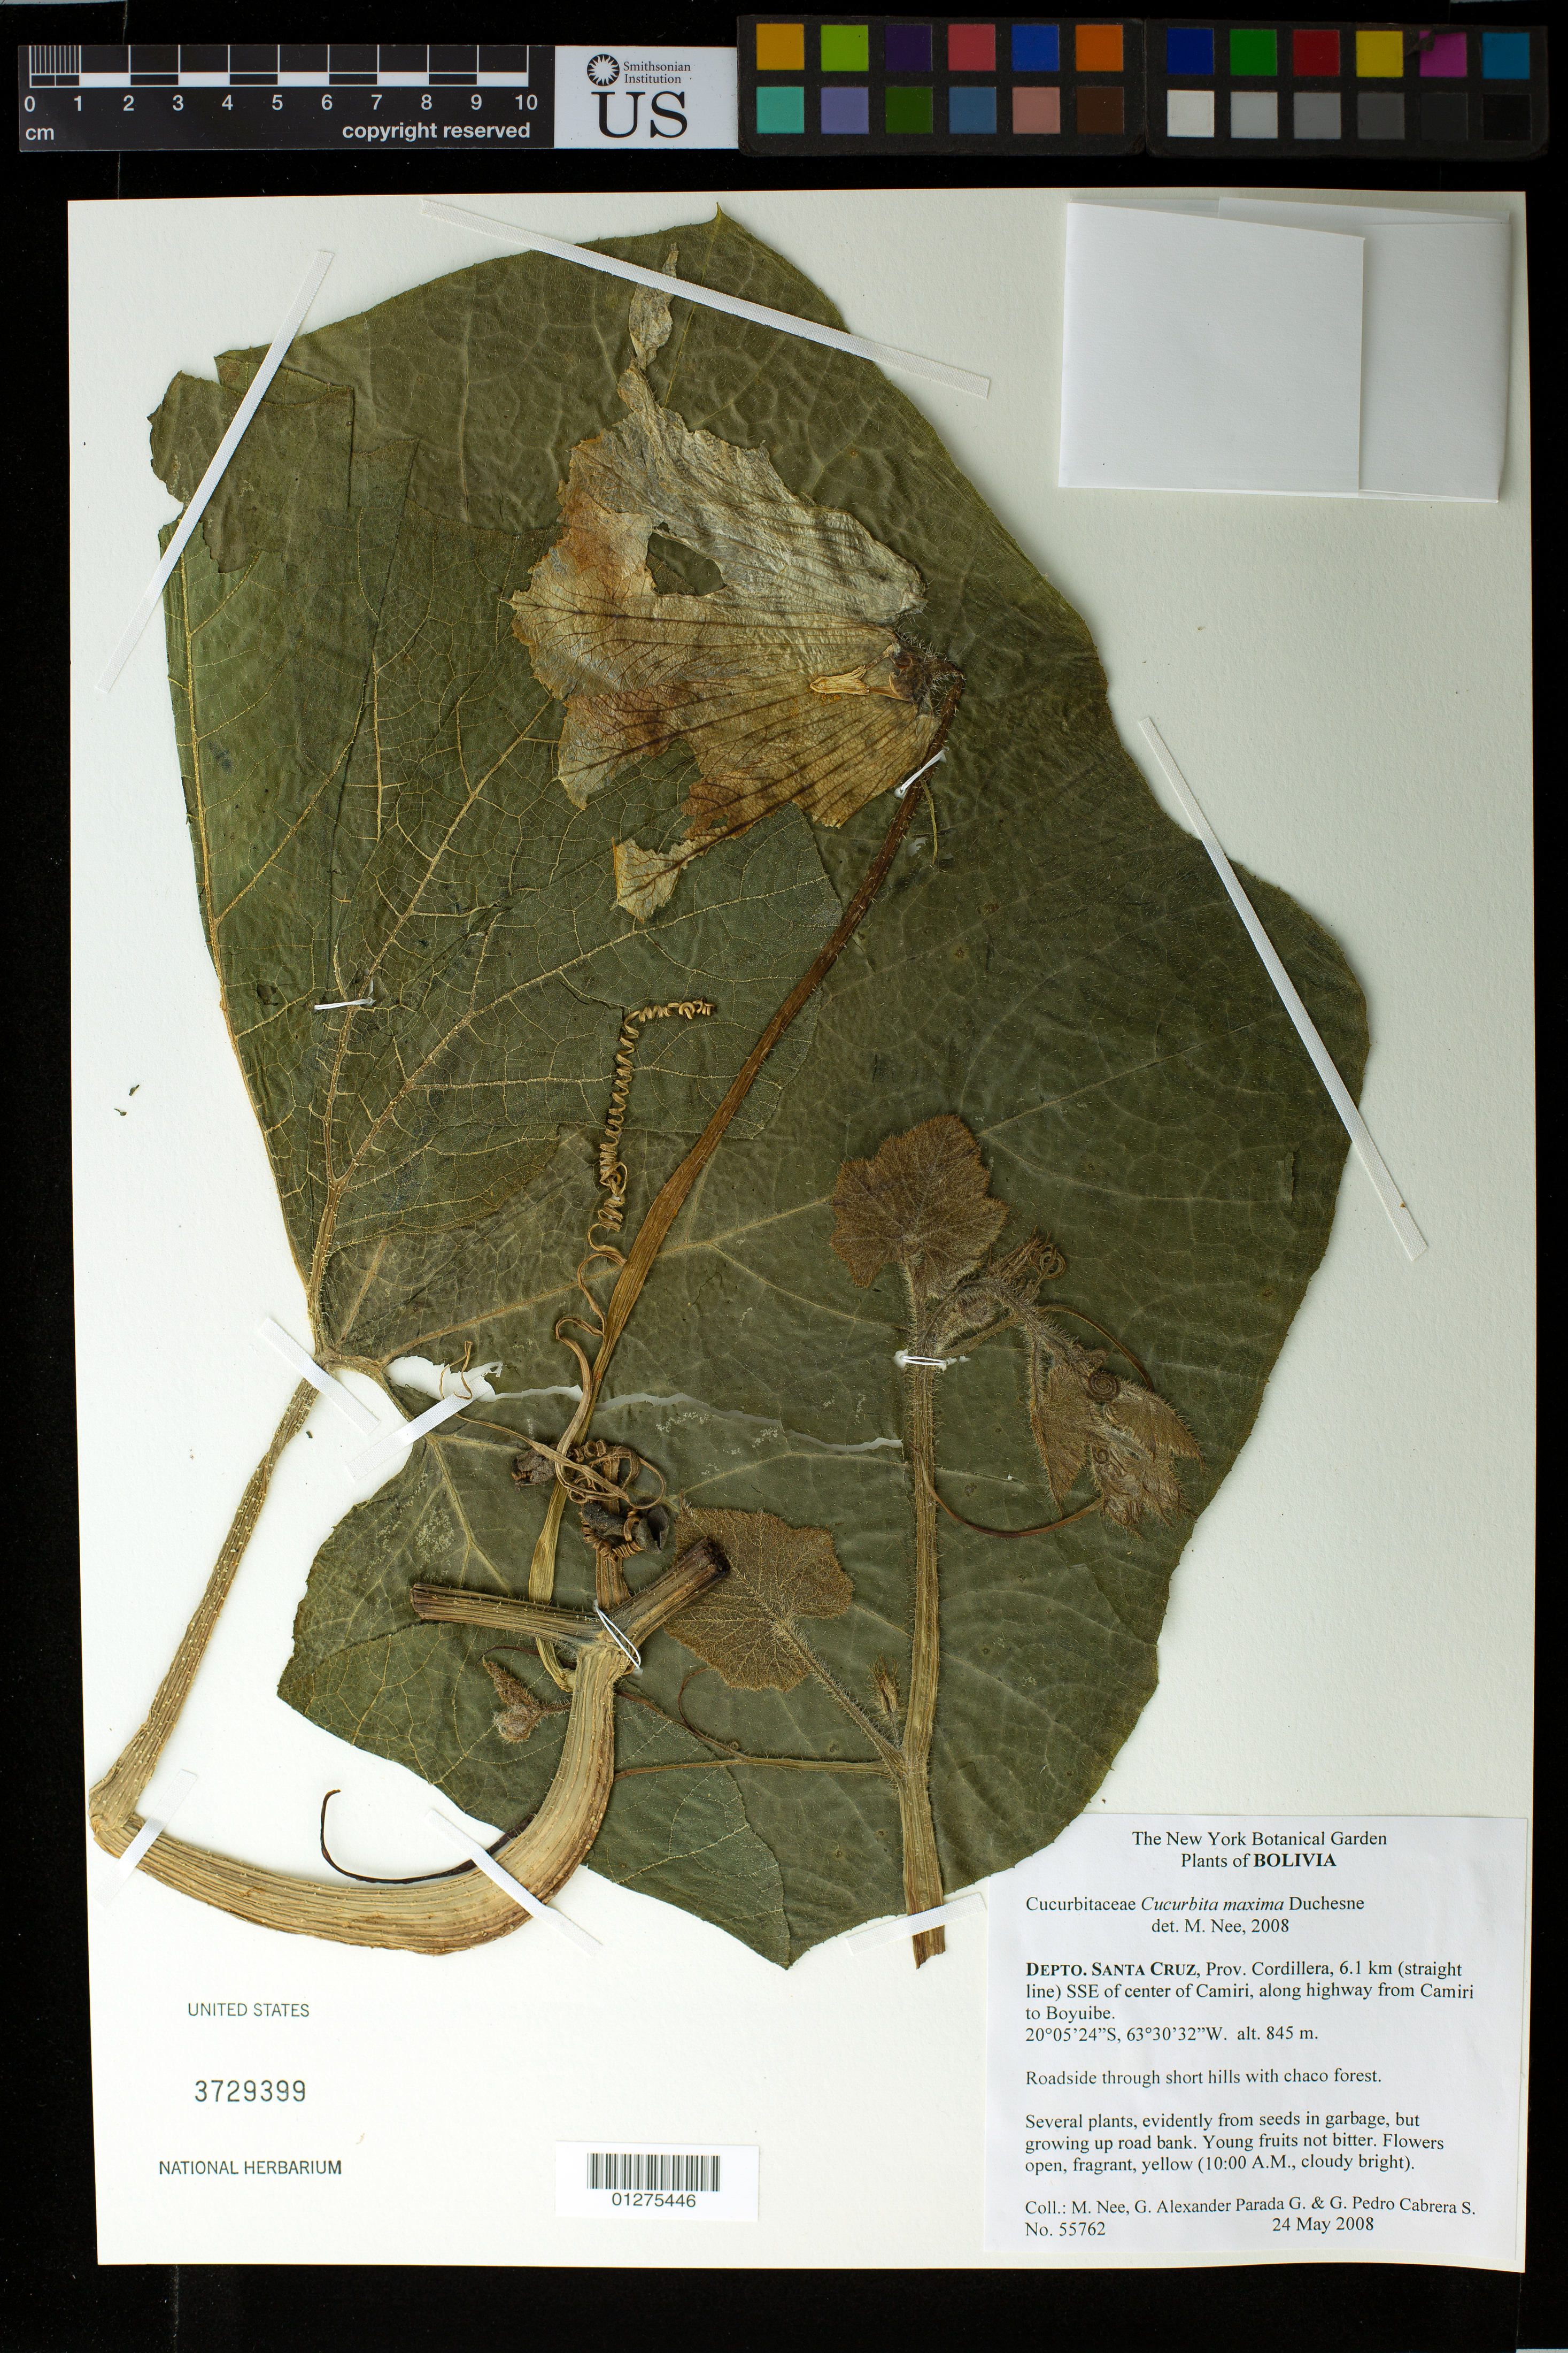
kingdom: Plantae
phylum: Tracheophyta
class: Magnoliopsida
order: Cucurbitales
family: Cucurbitaceae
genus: Cucurbita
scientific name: Cucurbita maxima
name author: Duchesne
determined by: Nee, M.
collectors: M. Nee, G. Parada & G. Cabrera S.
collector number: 55762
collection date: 2008-05-24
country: Bolivia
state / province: Santa Cruz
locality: Depto. Santa Cruz, Cordillera, 6.1 km (straight line) SSE of center of Camiri, along highway from Camiri to Boyuibe.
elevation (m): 845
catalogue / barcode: US 3729399